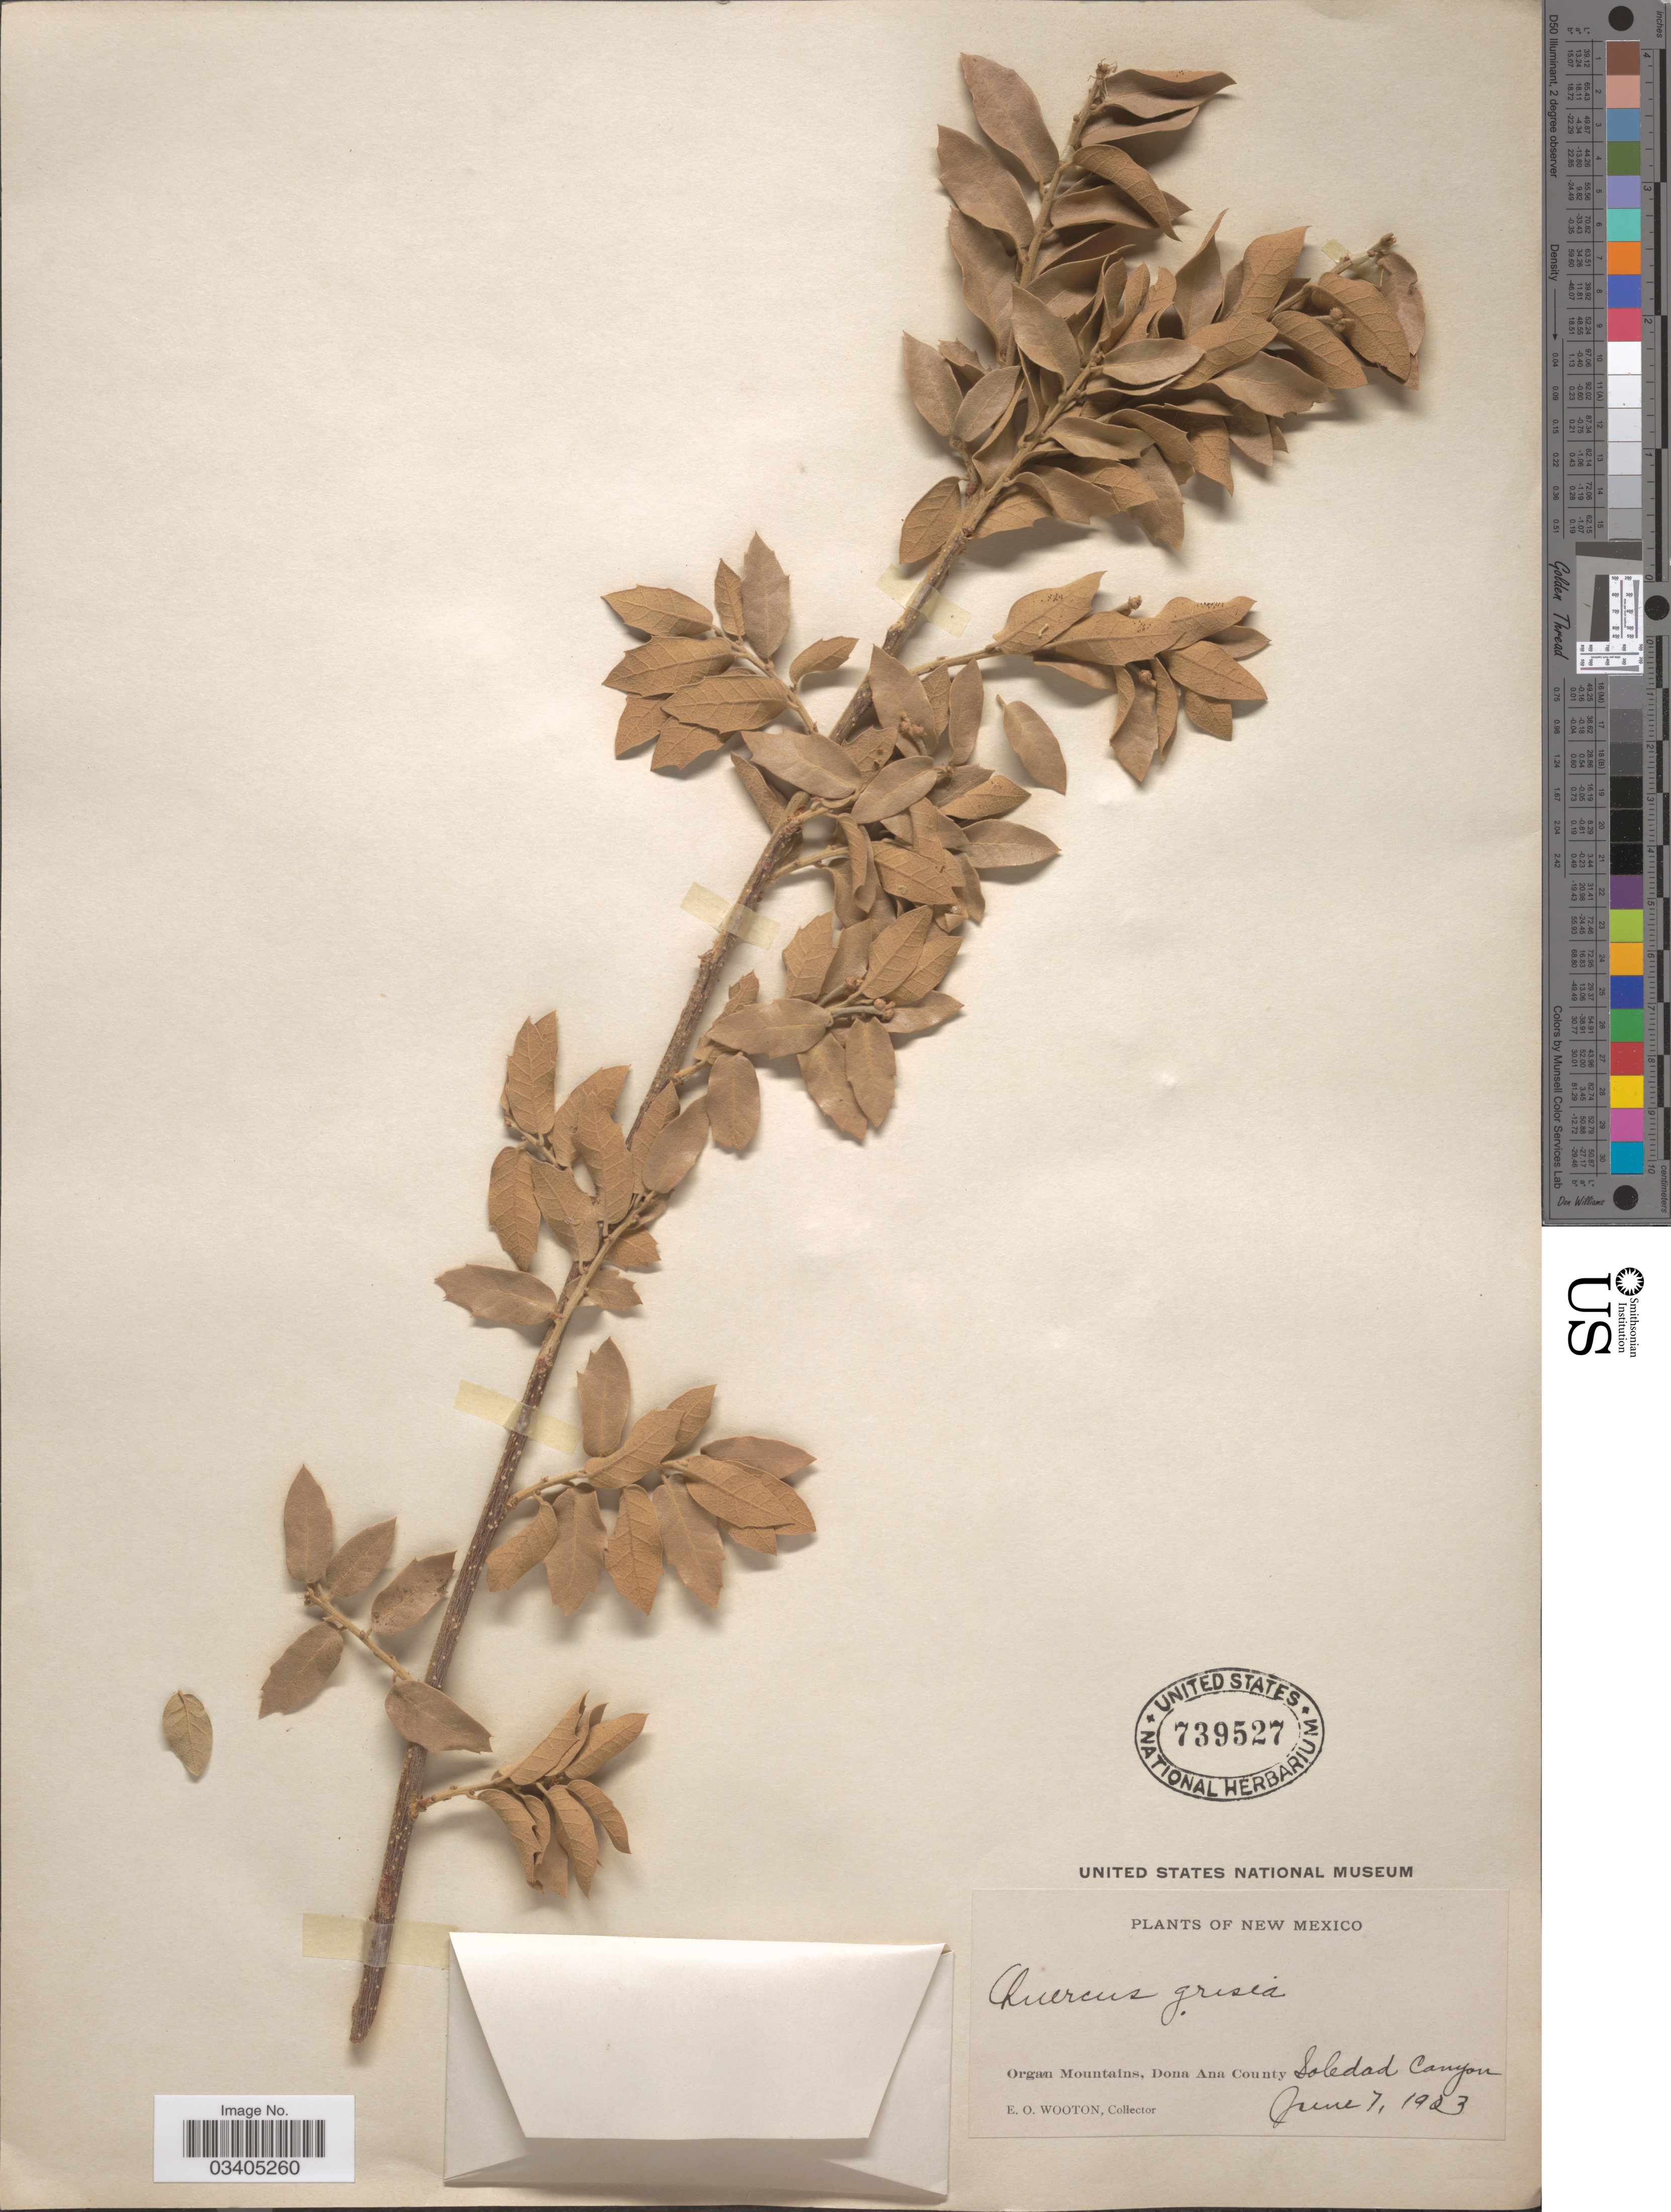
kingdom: Plantae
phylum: Tracheophyta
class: Magnoliopsida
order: Fagales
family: Fagaceae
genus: Quercus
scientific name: Quercus grisea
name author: Liebm.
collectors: E. O. Wooton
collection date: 1903-06-07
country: United States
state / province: New Mexico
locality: Organ Mountains, Dona Ana County, Soledad Canyon.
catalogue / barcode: US 739527